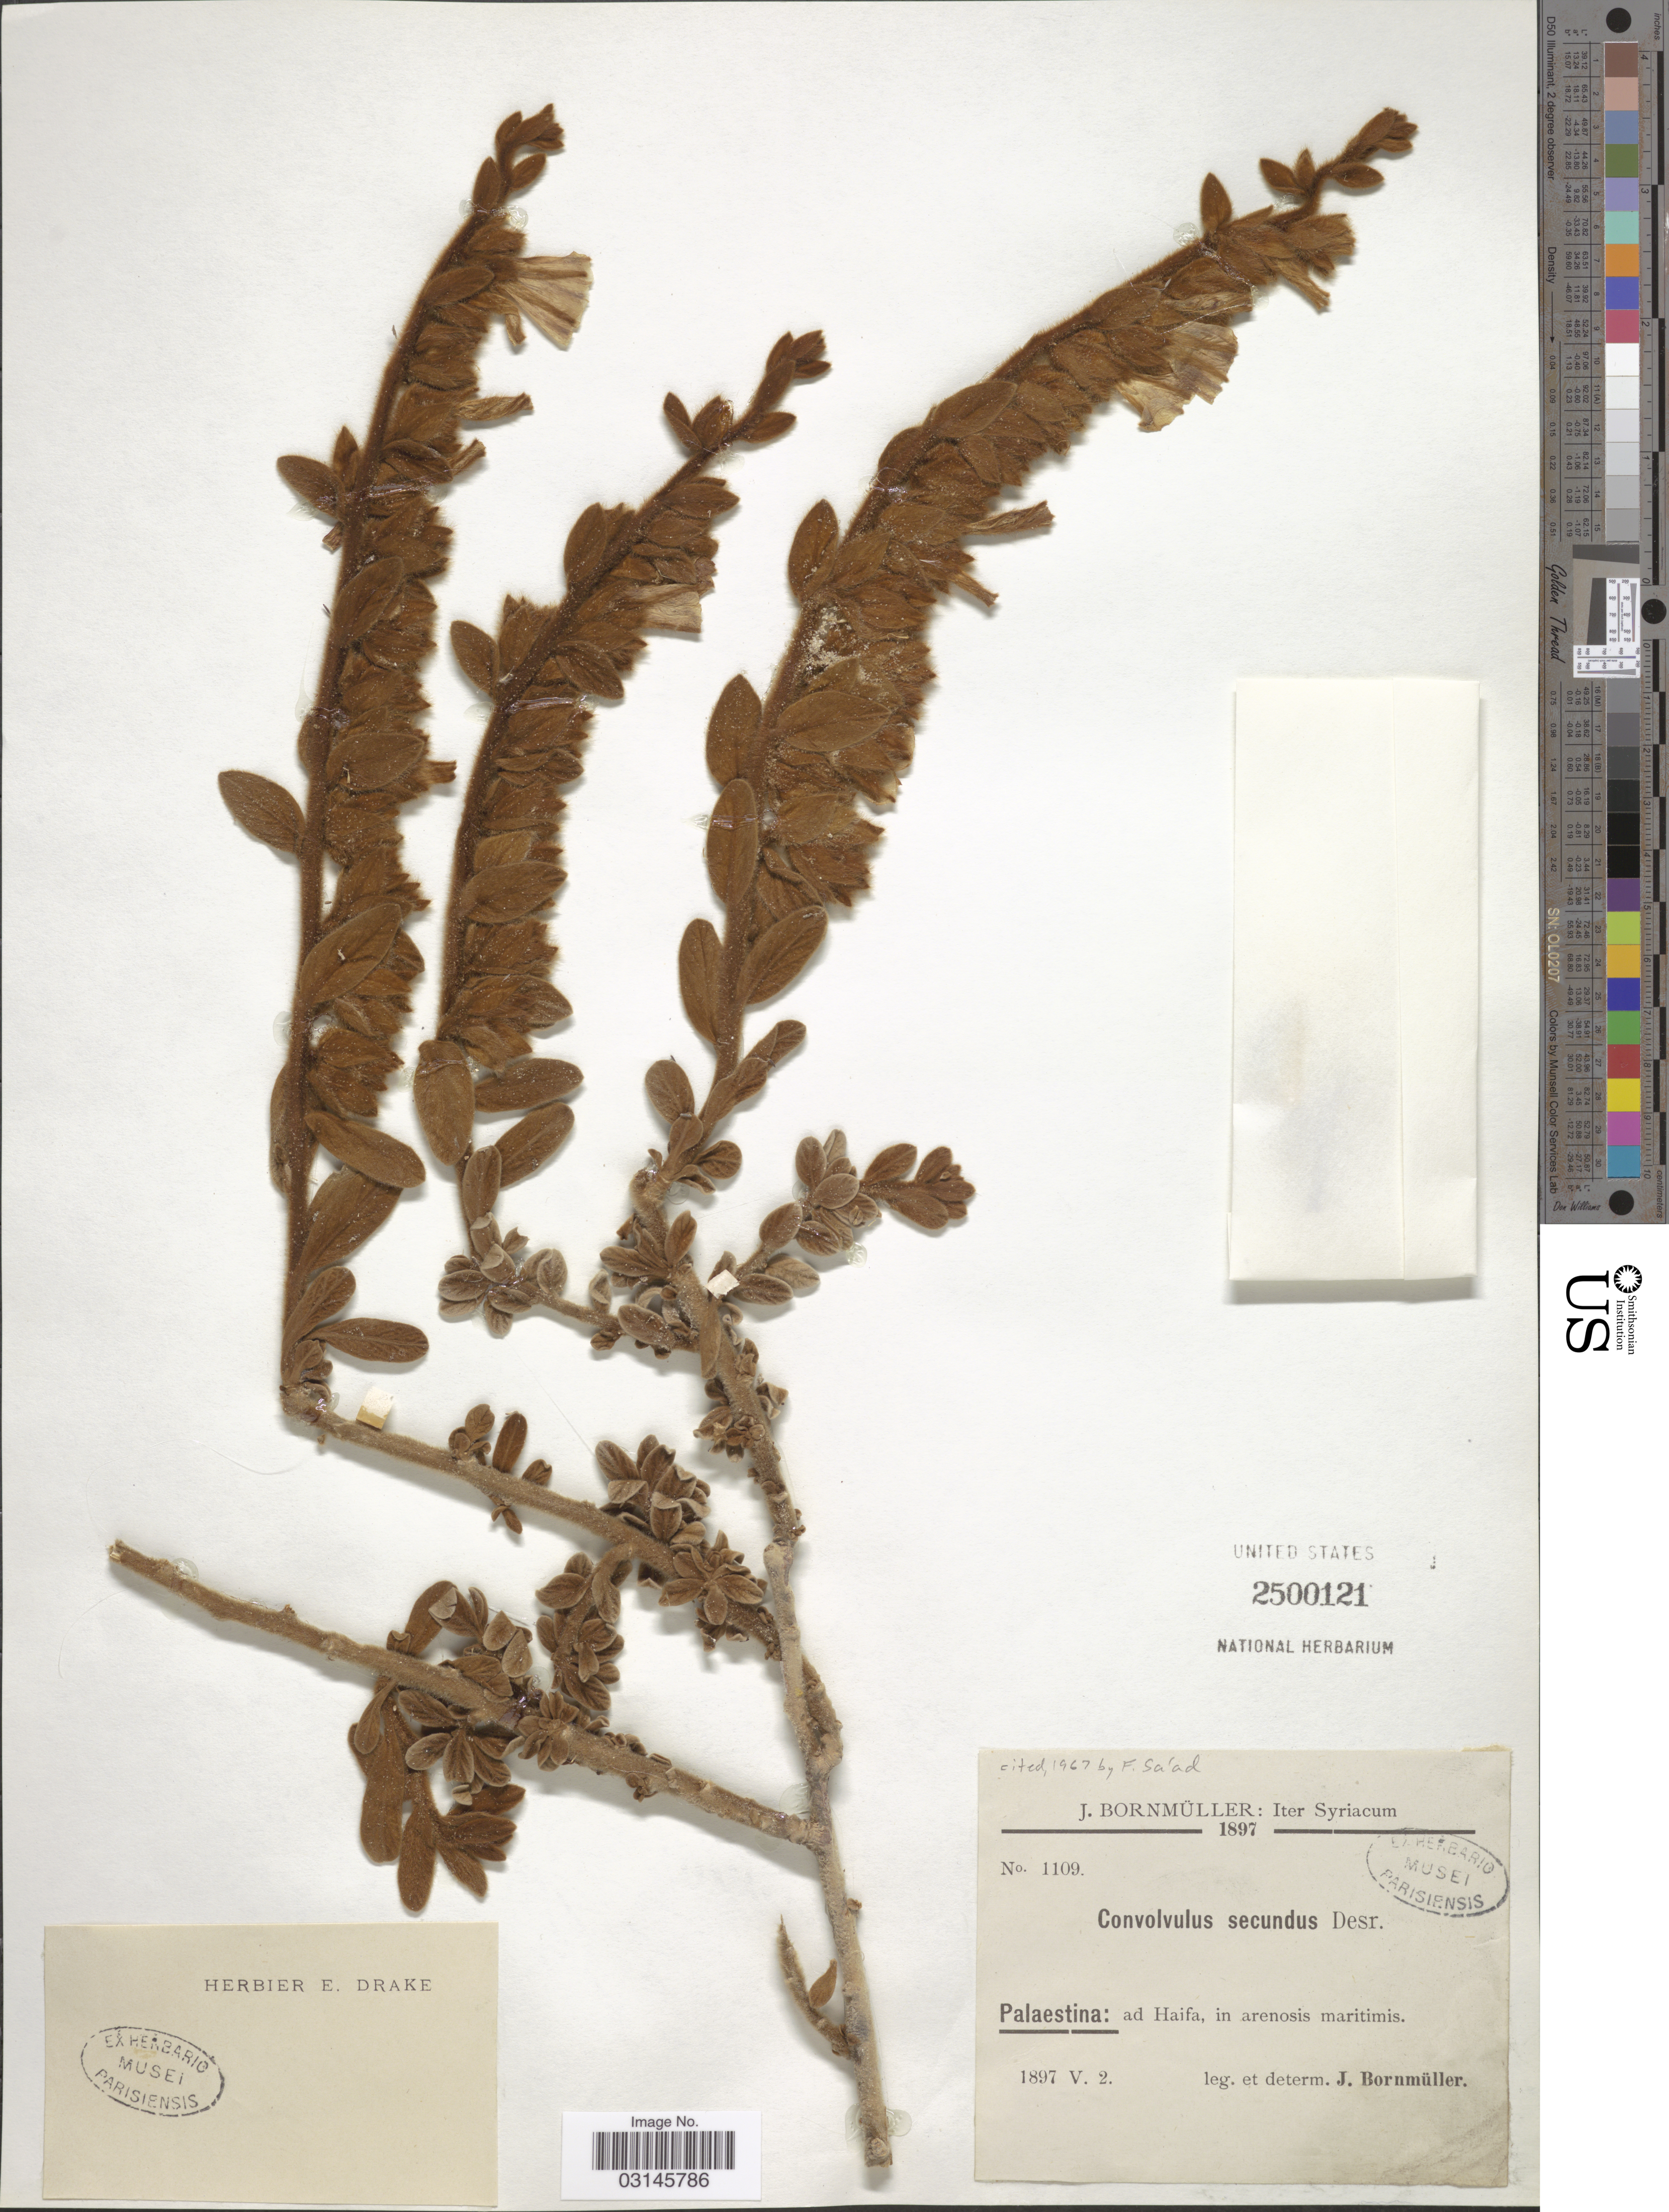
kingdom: Plantae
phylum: Tracheophyta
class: Magnoliopsida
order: Solanales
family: Convolvulaceae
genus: Convolvulus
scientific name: Convolvulus secundus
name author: Ruiz & Pav.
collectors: J. Bornmüller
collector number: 1109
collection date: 1897-05-02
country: Israel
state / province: Haifa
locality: Iter Syriacum, Palaestina: ad Haifa, in arenosis maritimis.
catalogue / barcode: US 2500121